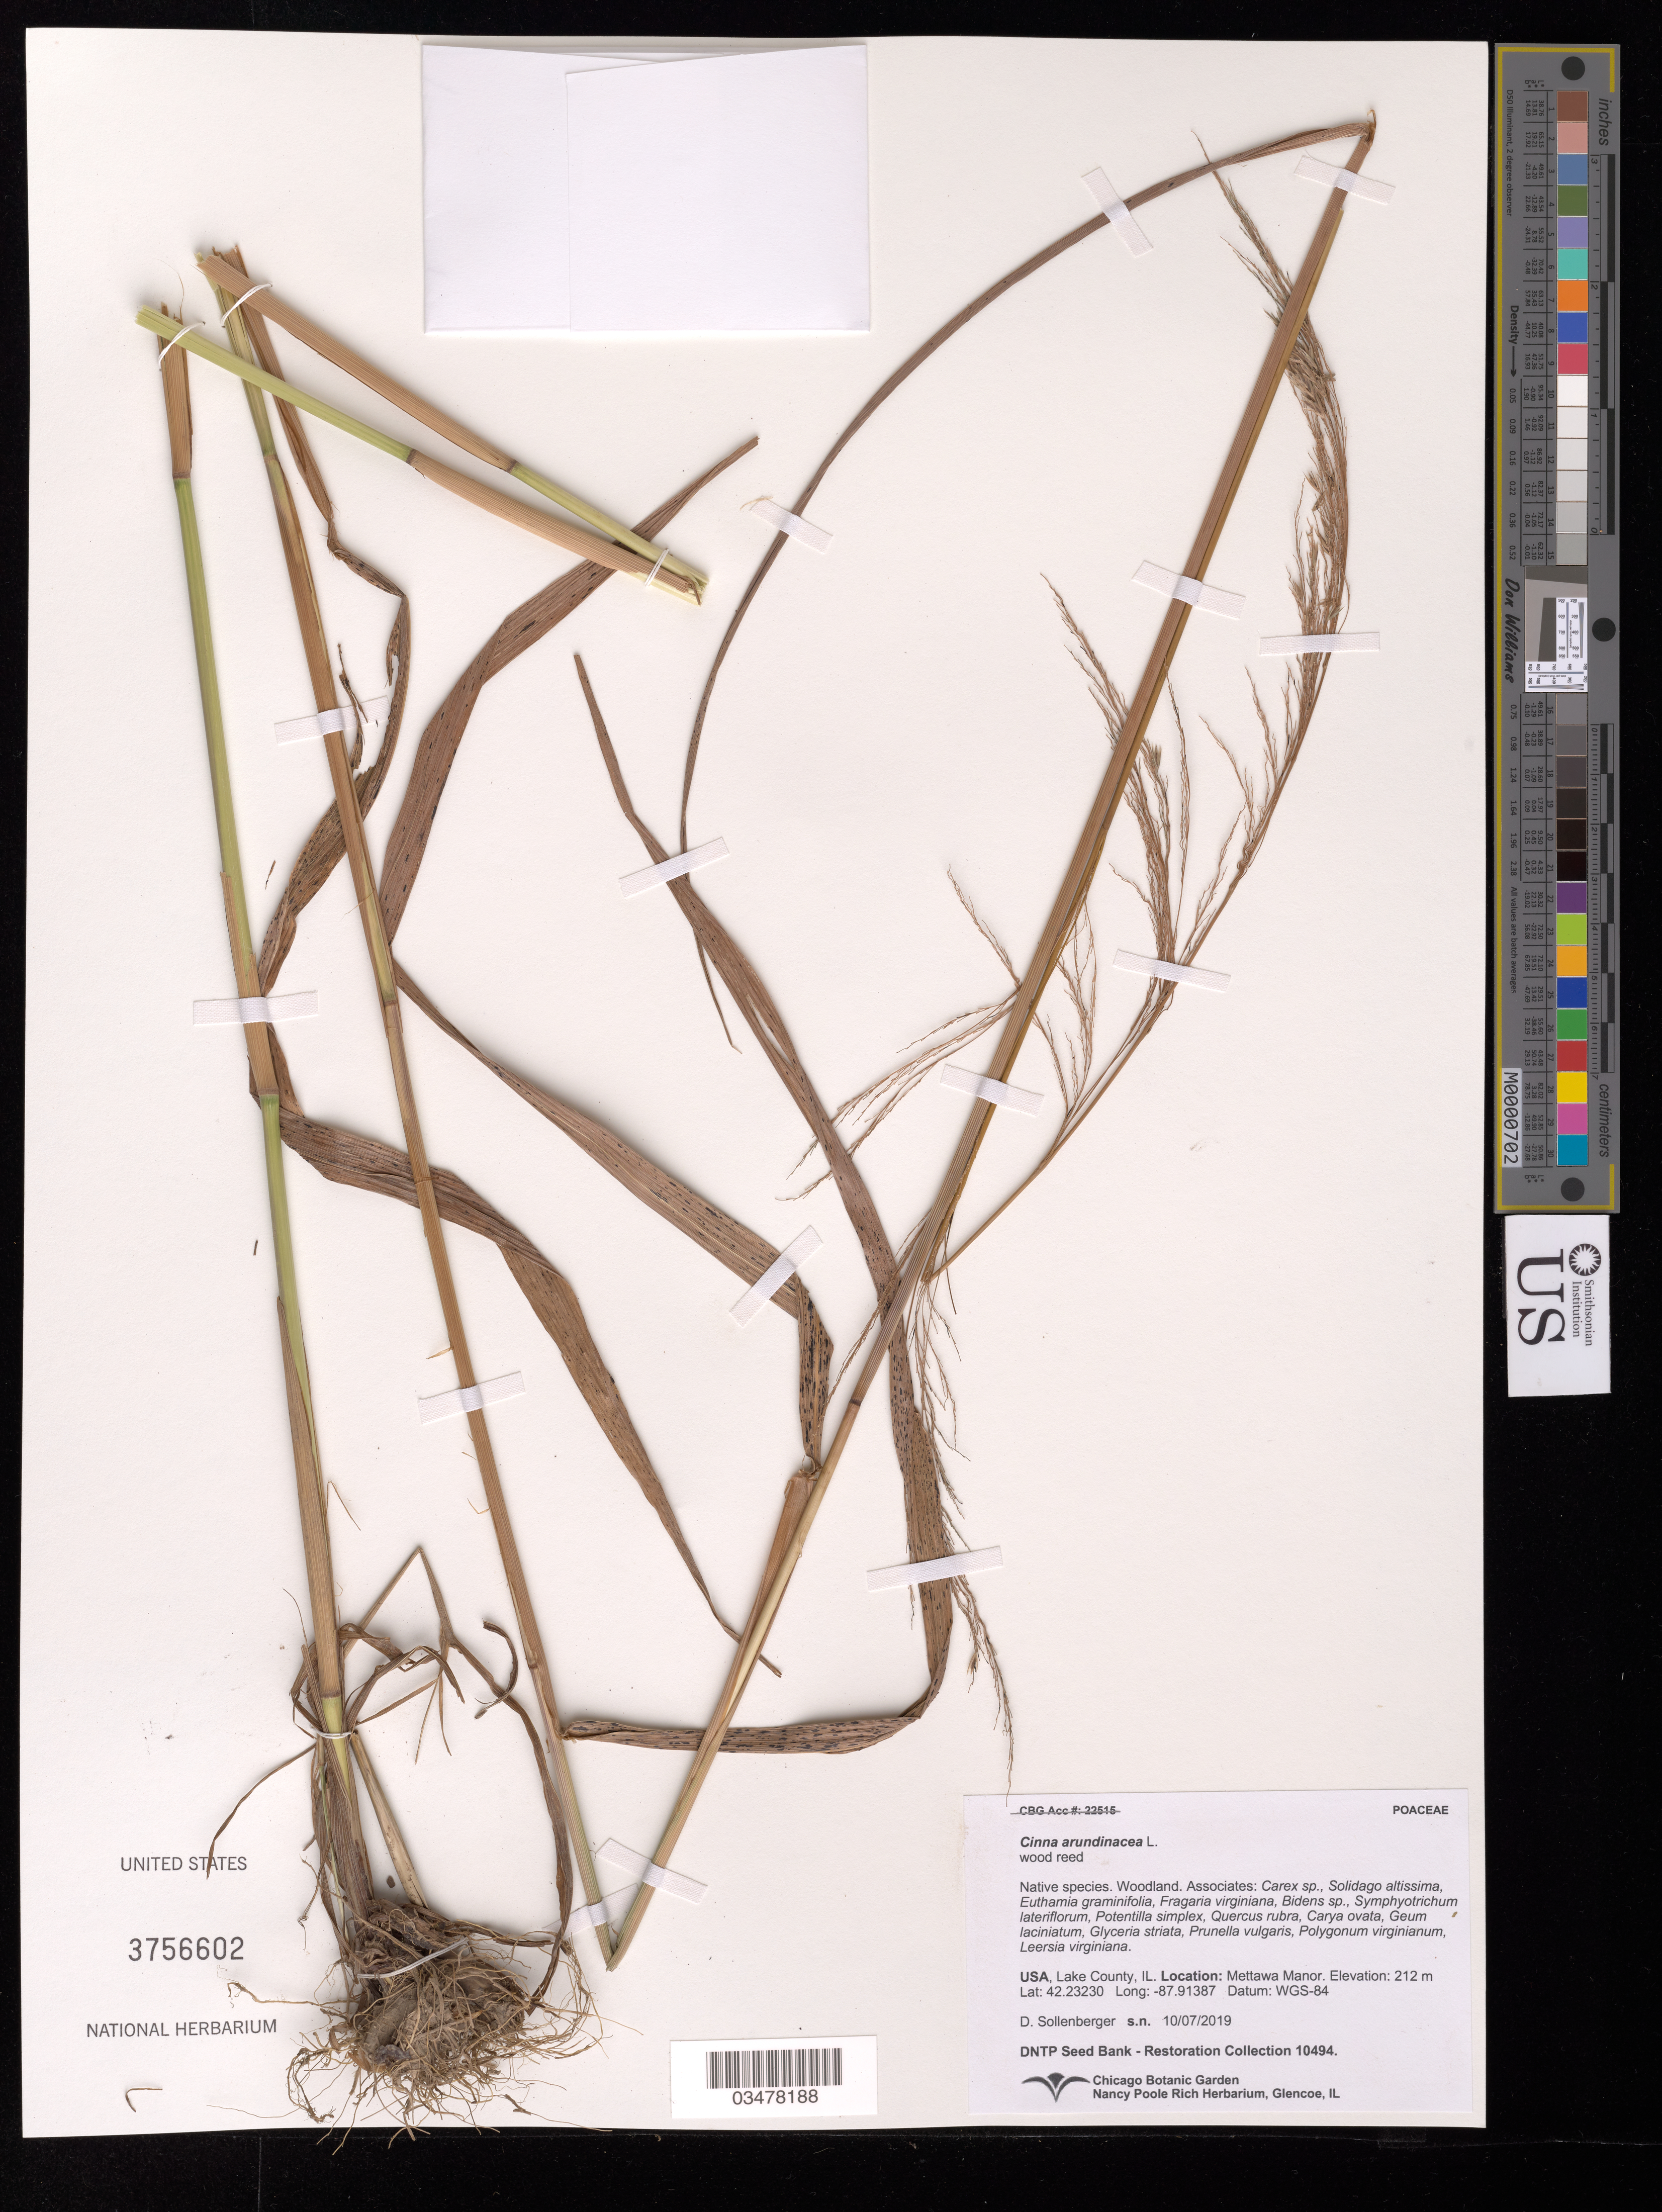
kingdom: Plantae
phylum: Tracheophyta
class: Liliopsida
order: Poales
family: Poaceae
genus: Cinna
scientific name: Cinna arundinacea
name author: L.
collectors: D. Sollenberger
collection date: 2019-10-07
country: United States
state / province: Illinois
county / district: Lake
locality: Mettawa Manor.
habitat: Woodland. With Carex sp., Bidens sp., Quercus rubra, Carya ovata, Glyceria striata, etc.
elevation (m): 212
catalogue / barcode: US 3756602